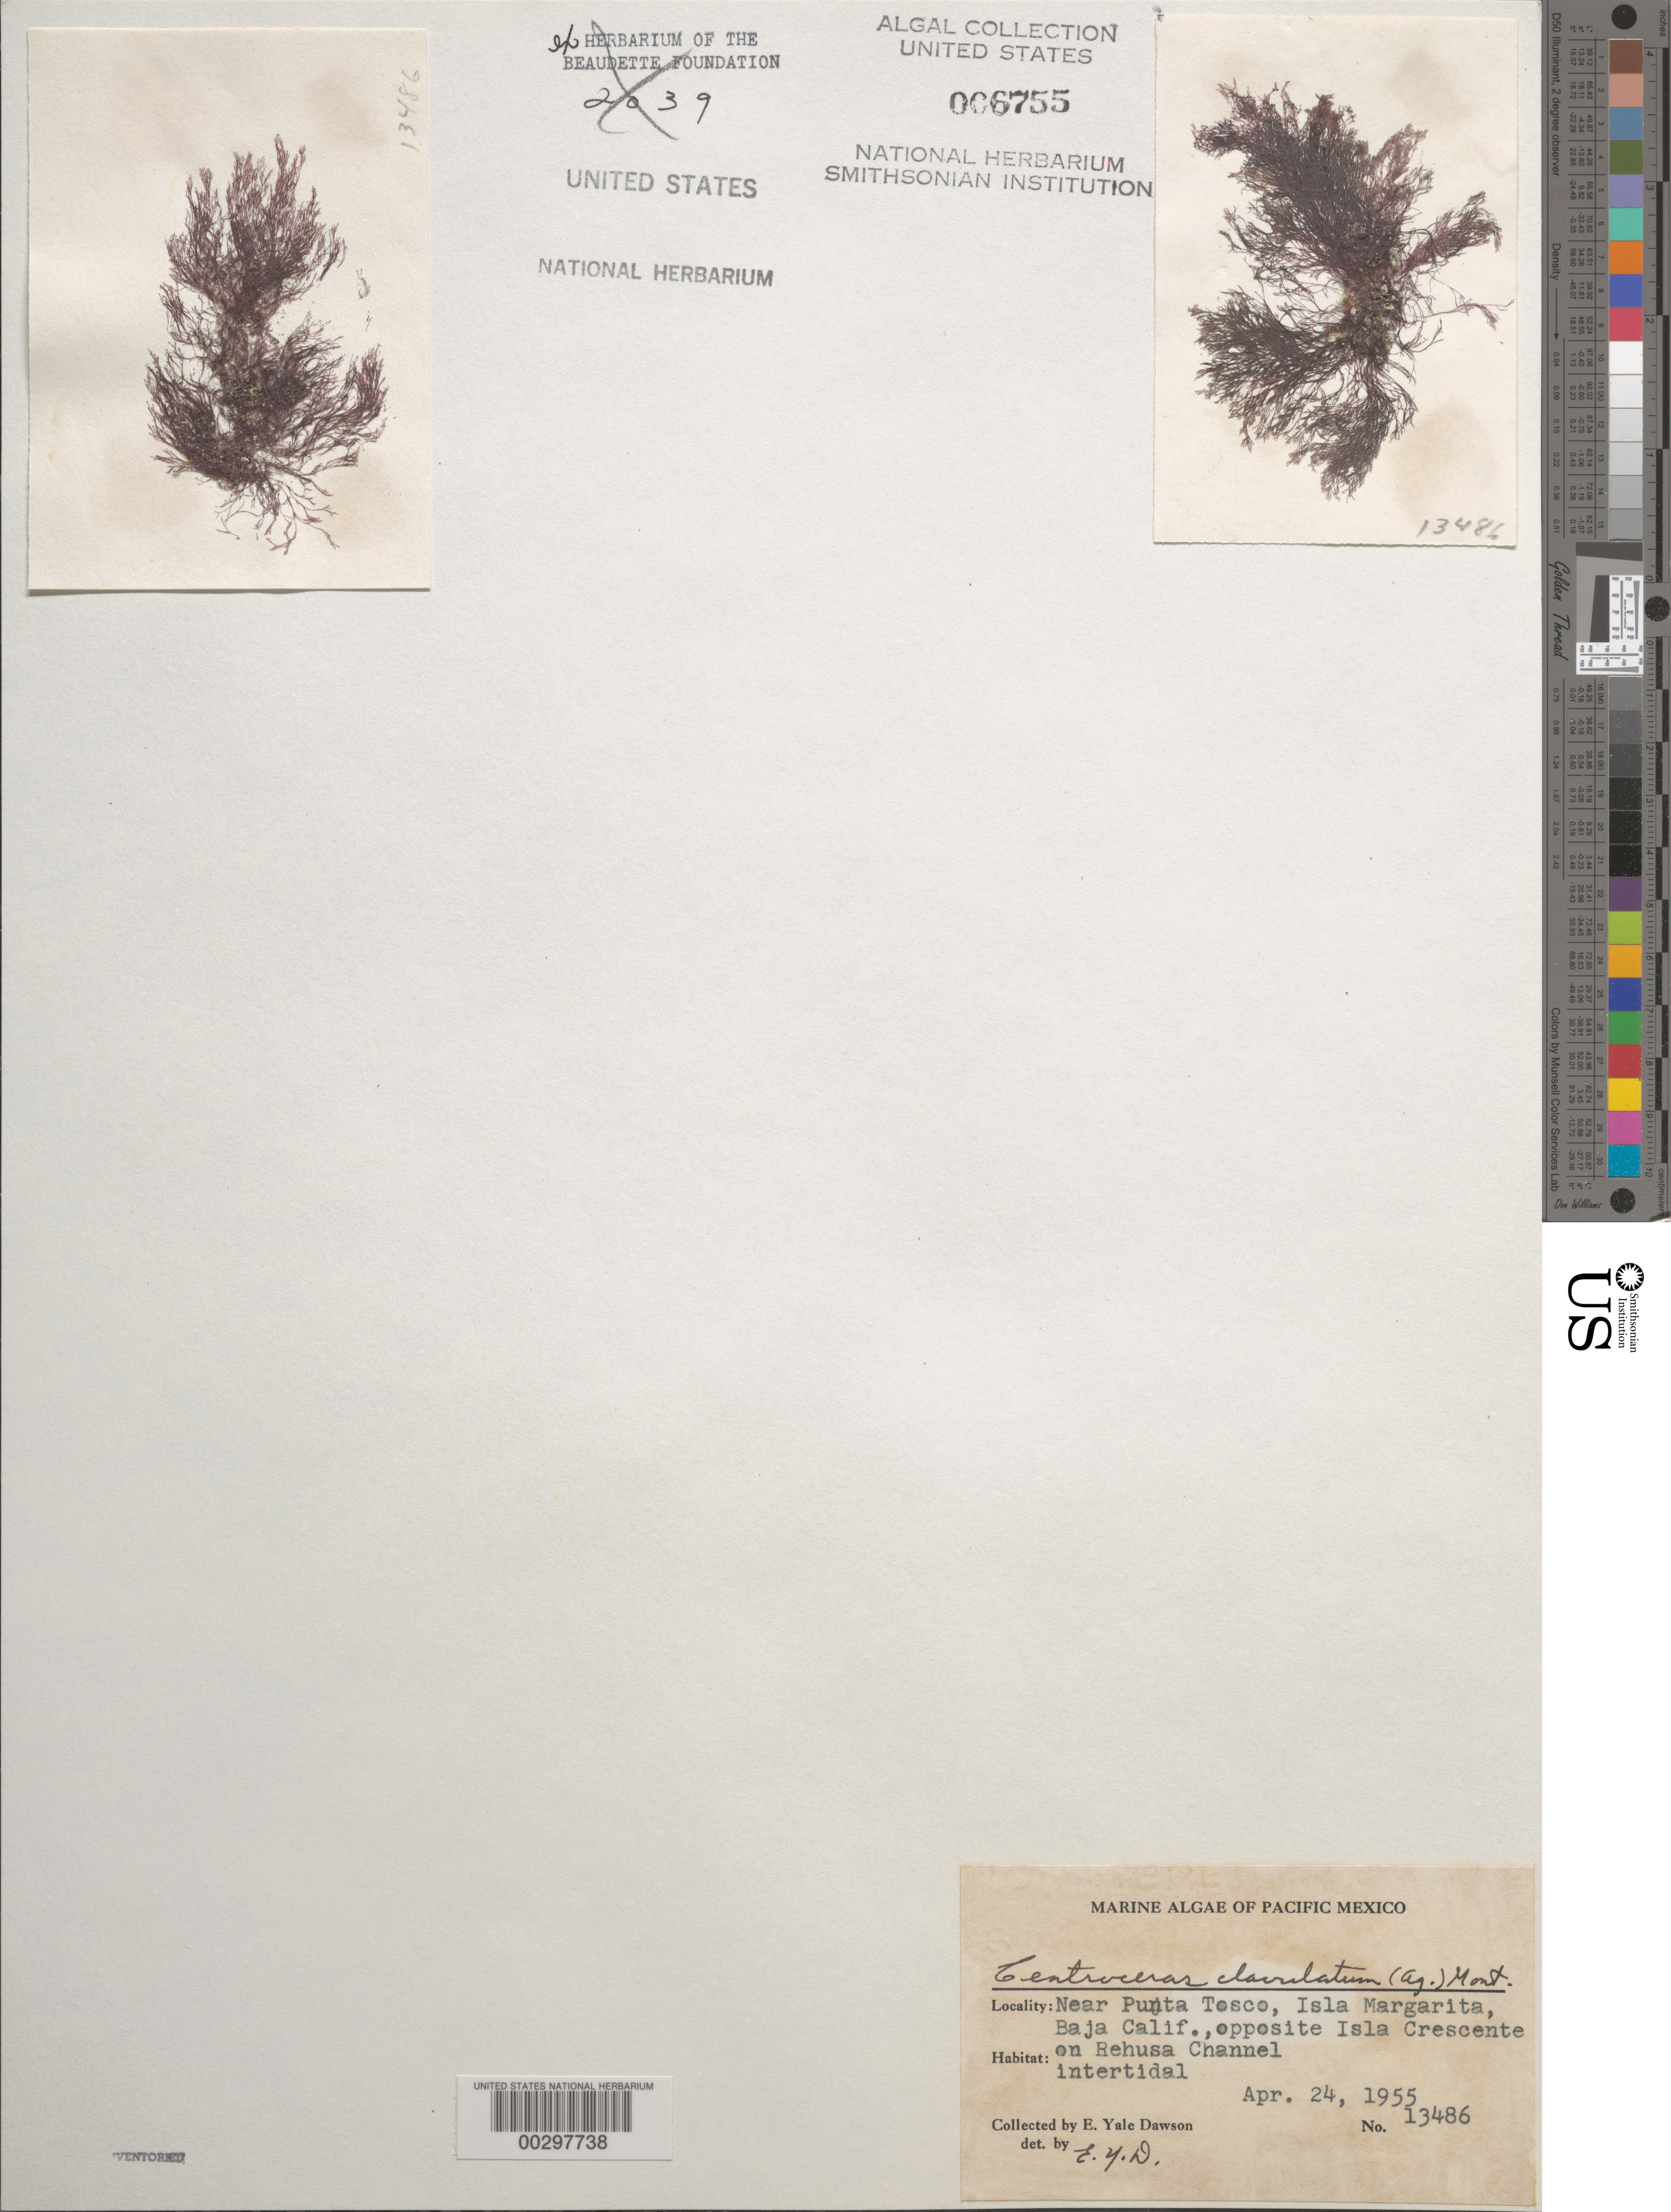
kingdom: Plantae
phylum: Rhodophyta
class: Florideophyceae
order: Ceramiales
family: Ceramiaceae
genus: Centroceras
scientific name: Centroceras clavulatum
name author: (C. Agardh) Mont.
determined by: Dawson, E. Y.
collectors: E. Y. Dawson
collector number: EYD 13486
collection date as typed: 24 Apr 1955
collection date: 1955-04-24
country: Mexico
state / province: Baja California Sur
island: Isla Margarita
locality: Near Punta Tosca, opposite Isla Crescente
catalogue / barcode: US 6755